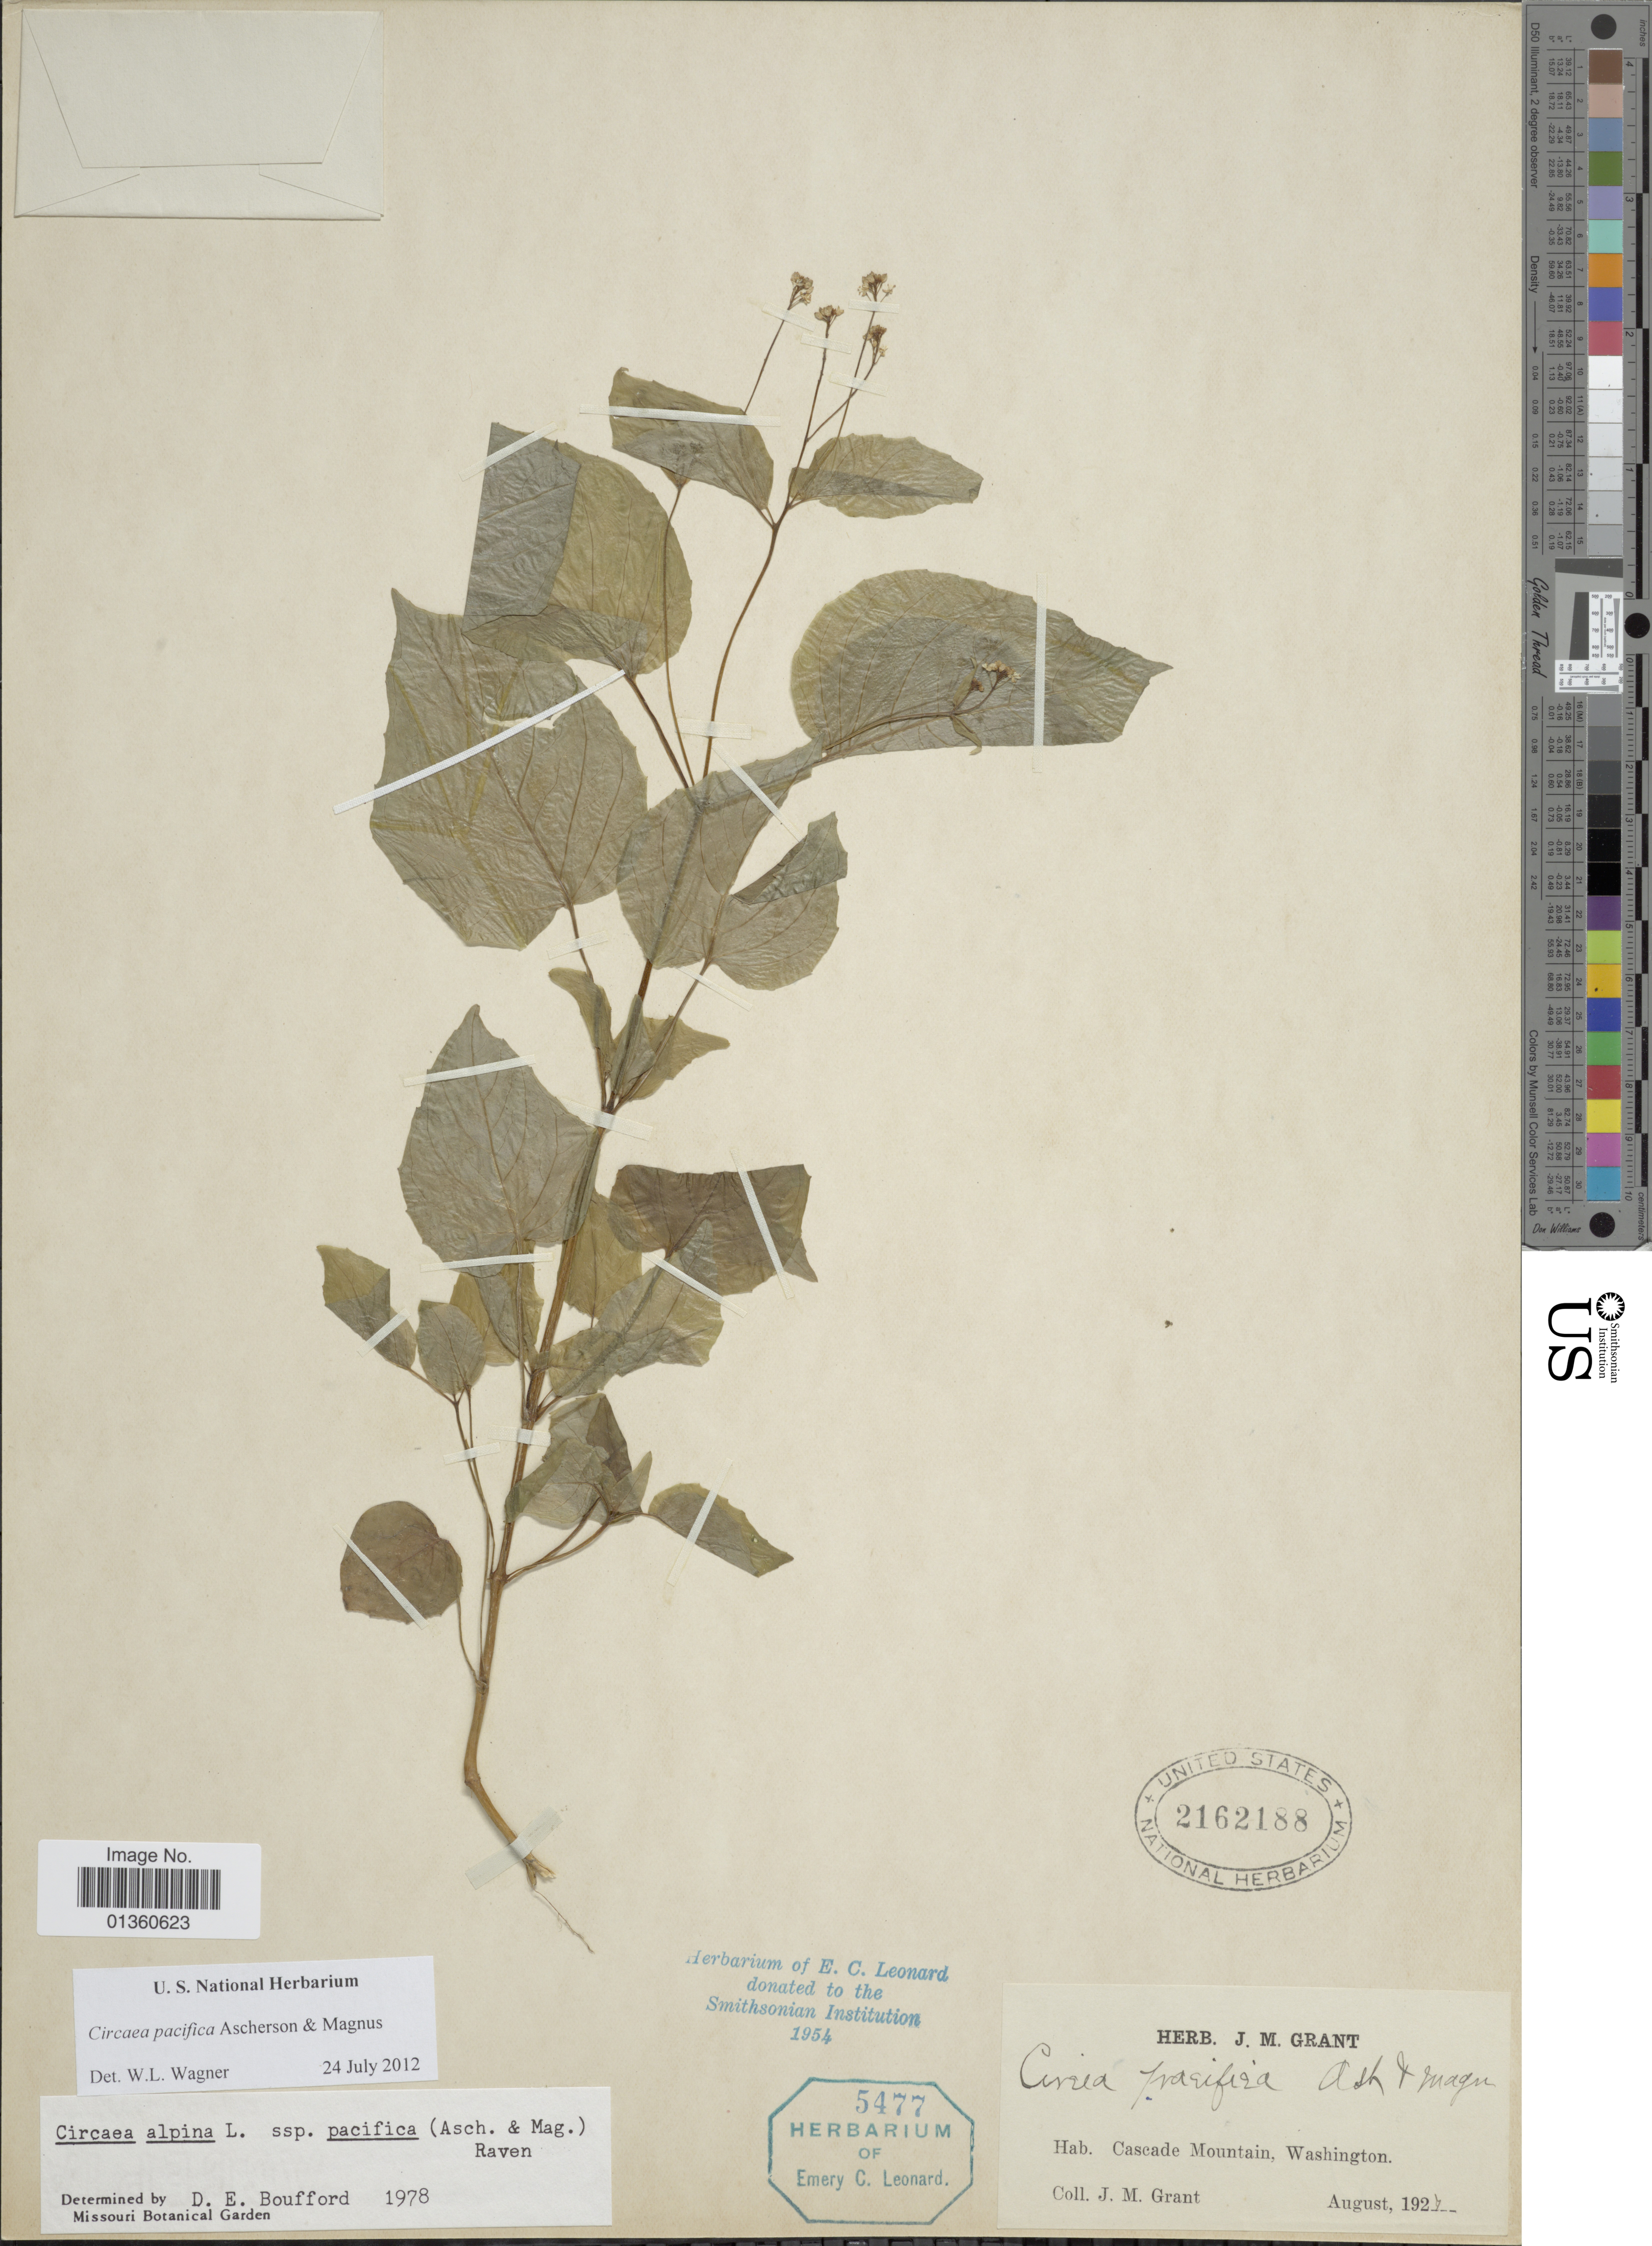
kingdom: Plantae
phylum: Tracheophyta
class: Magnoliopsida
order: Myrtales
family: Onagraceae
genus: Circaea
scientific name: Circaea pacifica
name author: Asch. & Magnus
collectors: J. M. Grant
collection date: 1929-08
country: United States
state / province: Washington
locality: Cascade Mountain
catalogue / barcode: US 2162188